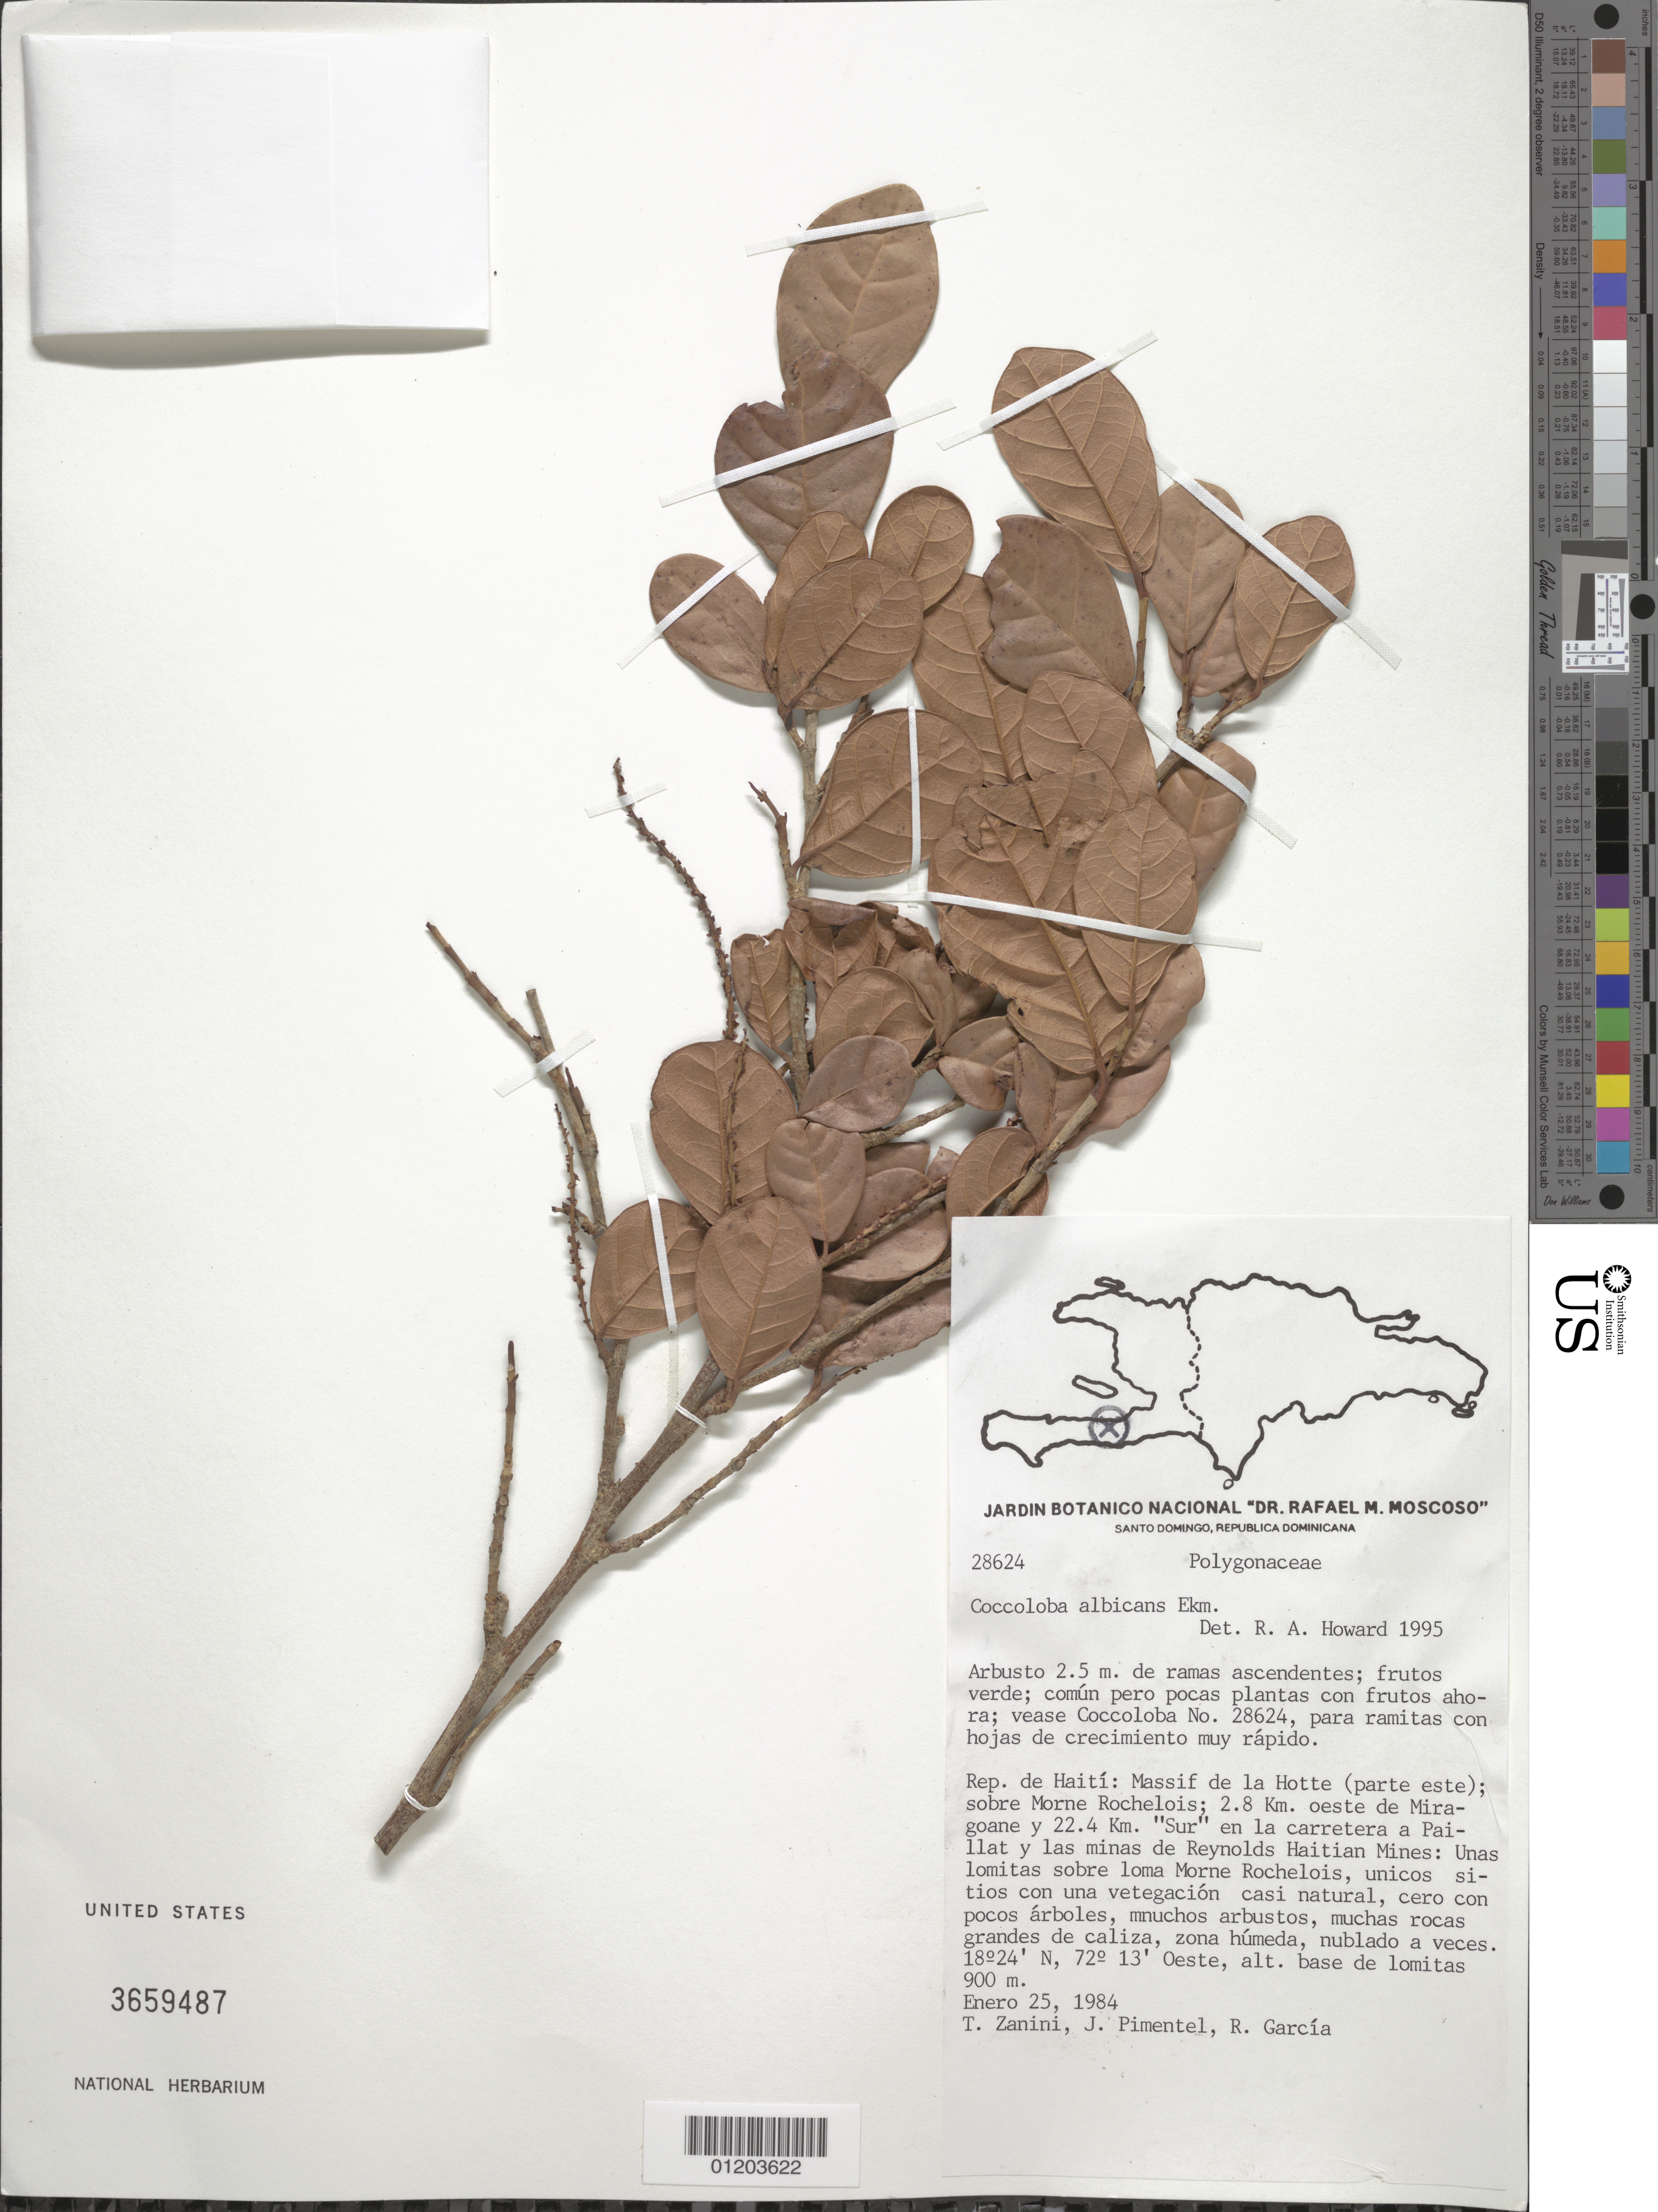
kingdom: Plantae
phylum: Tracheophyta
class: Magnoliopsida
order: Caryophyllales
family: Polygonaceae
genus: Coccoloba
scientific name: Coccoloba albicans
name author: Ekman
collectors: T. A. Zanoni, J. Pimentel Baez & R. G. García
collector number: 28624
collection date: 1984-01-25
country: Haiti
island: Hispaniola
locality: Massif de la Hotte (parte este); sobre Morne Richelois, 2.8 km oeste de Miragoane y 22.4 km Massif de la Hotte (parte este); sobre Morne Rochelois; 2.8 km oeste de Miragoane y 22.4 km "Sur" en la carretera a Paillat y las minas de Reynolds Haitian Mines; unas lomitas sobre loma Morne Rochelois.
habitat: Unicos sitios con una vegetación casi natural, cedro con pocos árboles, muchos arbusto, muchas rocas grandes de caliza, zona húmeda, nublado a veces.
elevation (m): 900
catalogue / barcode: US 3659487